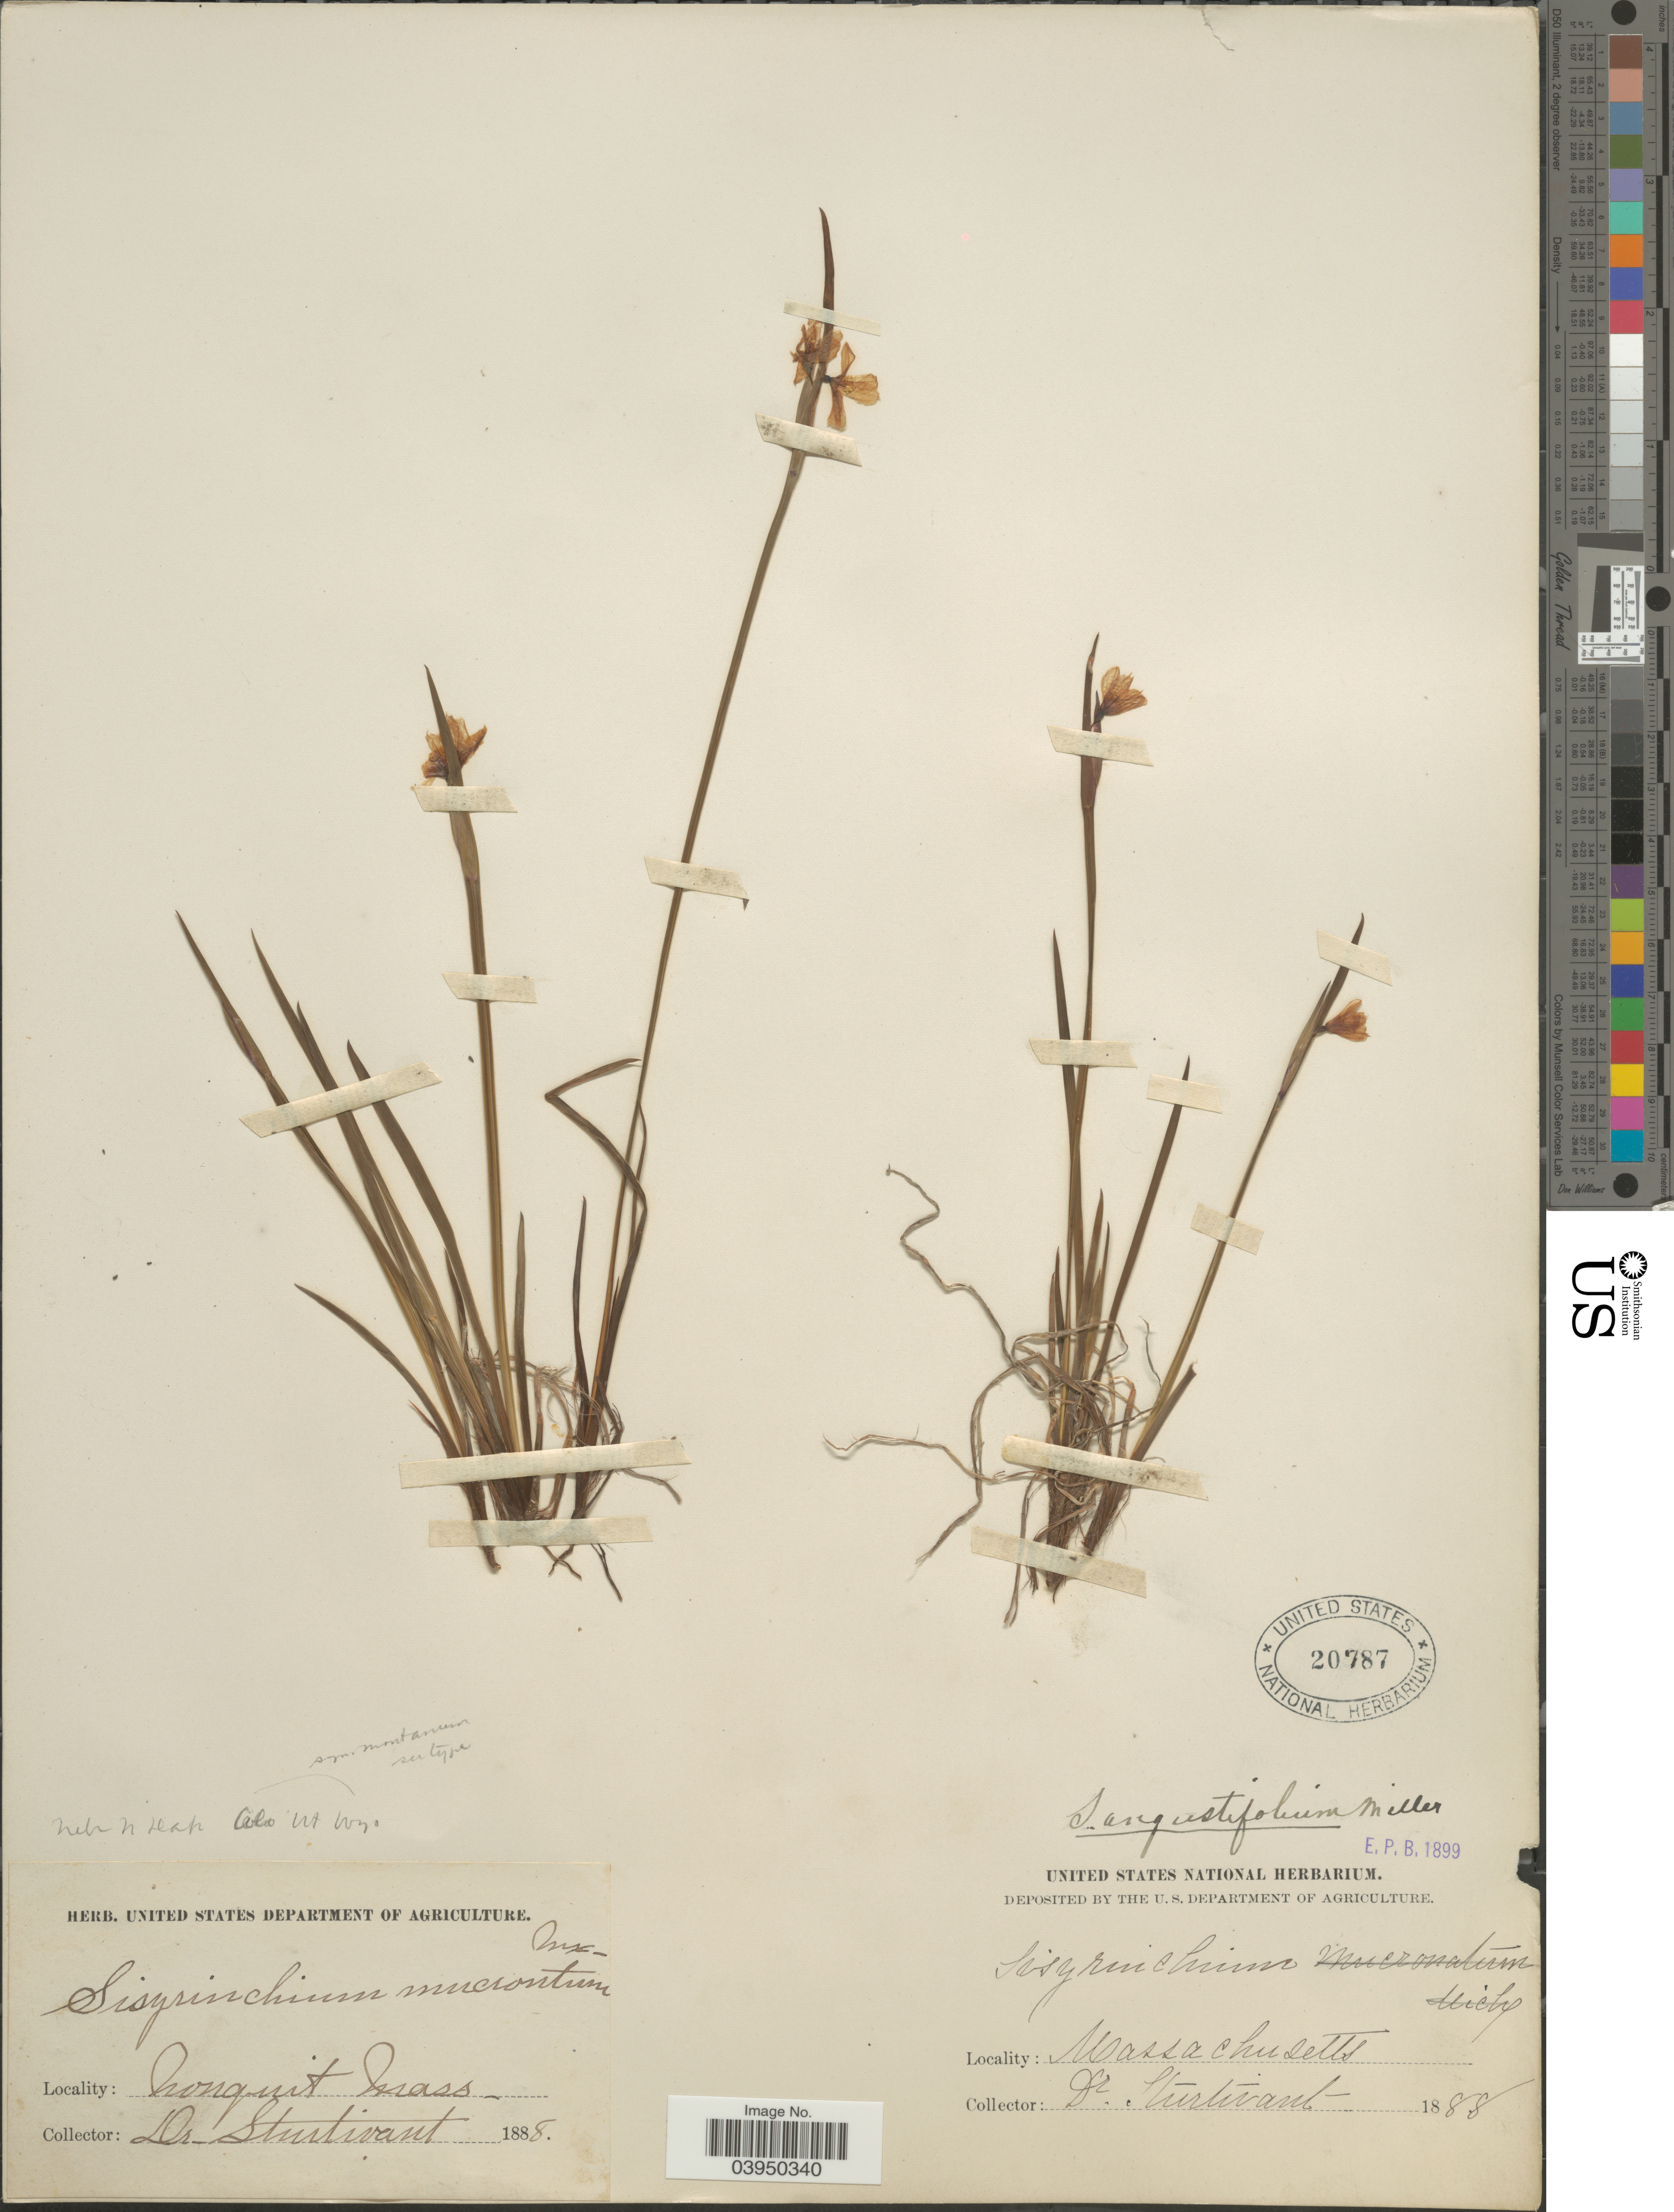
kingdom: Plantae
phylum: Tracheophyta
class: Liliopsida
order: Asparagales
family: Iridaceae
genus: Sisyrinchium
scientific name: Sisyrinchium angustifolium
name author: Mill.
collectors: Sturtivant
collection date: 1888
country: United States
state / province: Massachusetts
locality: Nonquitt.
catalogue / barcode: US 20787